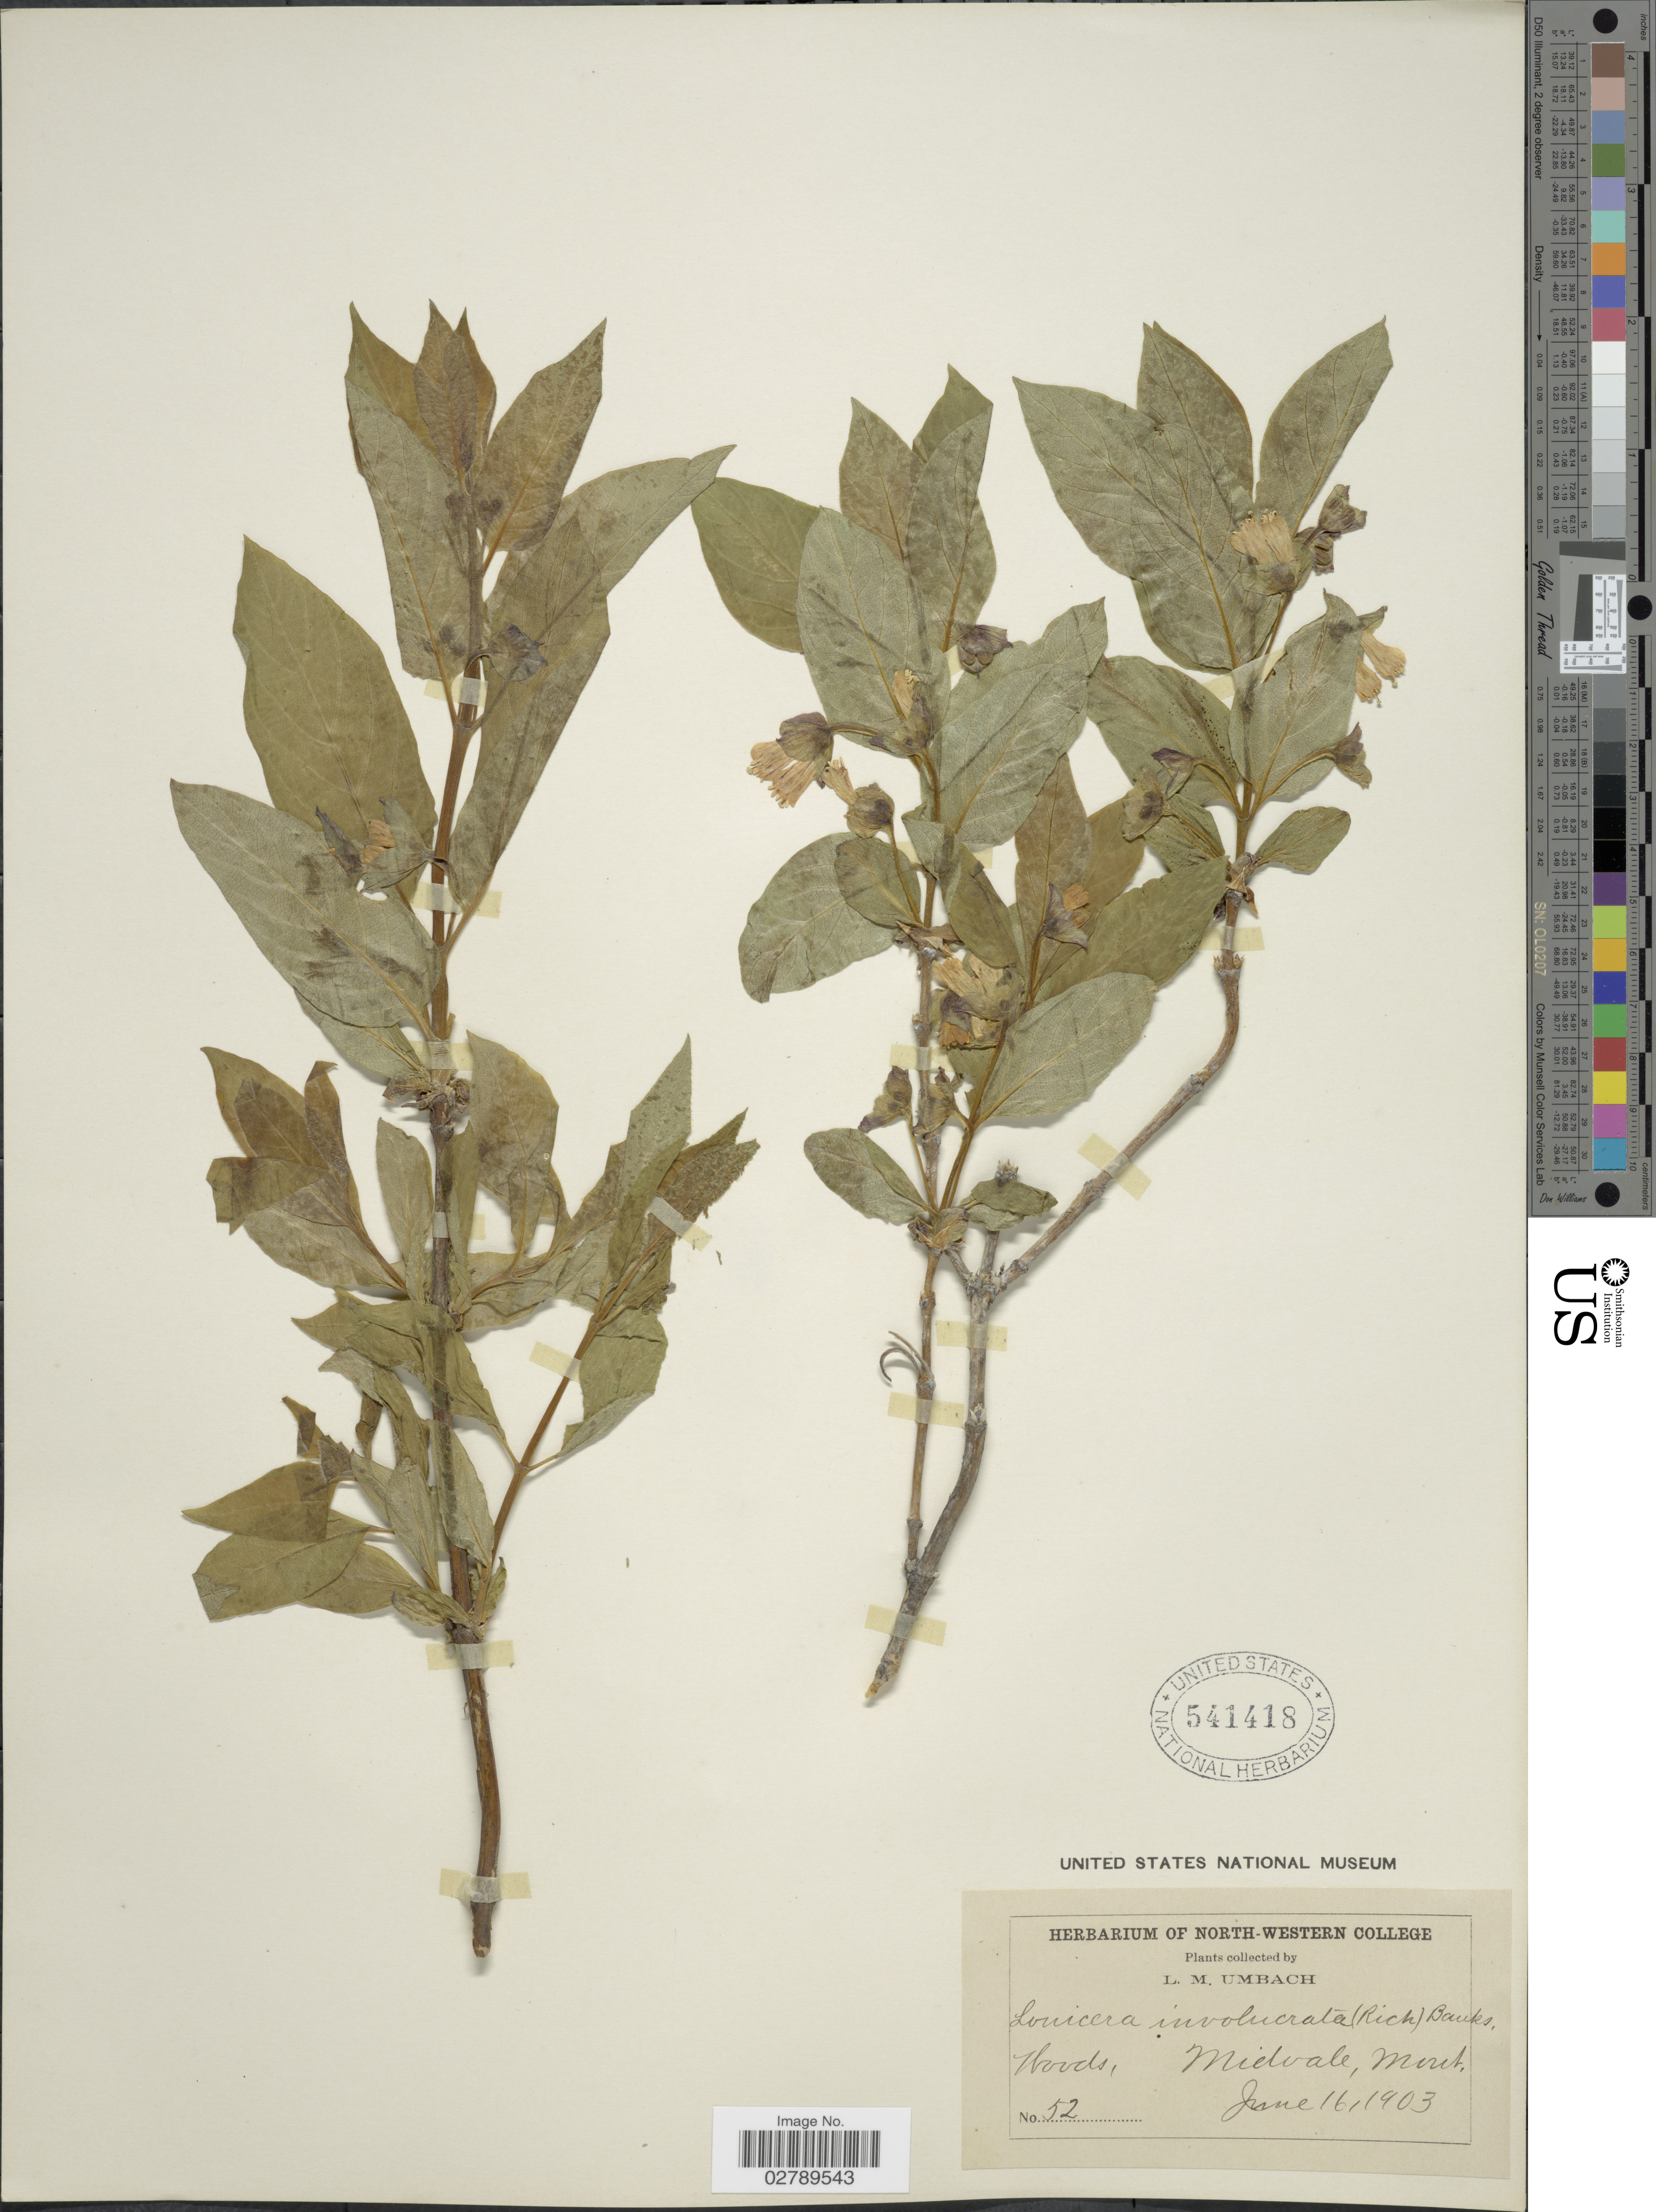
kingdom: Plantae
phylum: Tracheophyta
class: Magnoliopsida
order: Dipsacales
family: Caprifoliaceae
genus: Lonicera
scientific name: Lonicera involucrata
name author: (Richardson) Banks ex Spreng.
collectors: L. M. Umbach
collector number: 52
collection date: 1903-06-16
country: United States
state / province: Montana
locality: Woods, Midvale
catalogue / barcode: US 541418